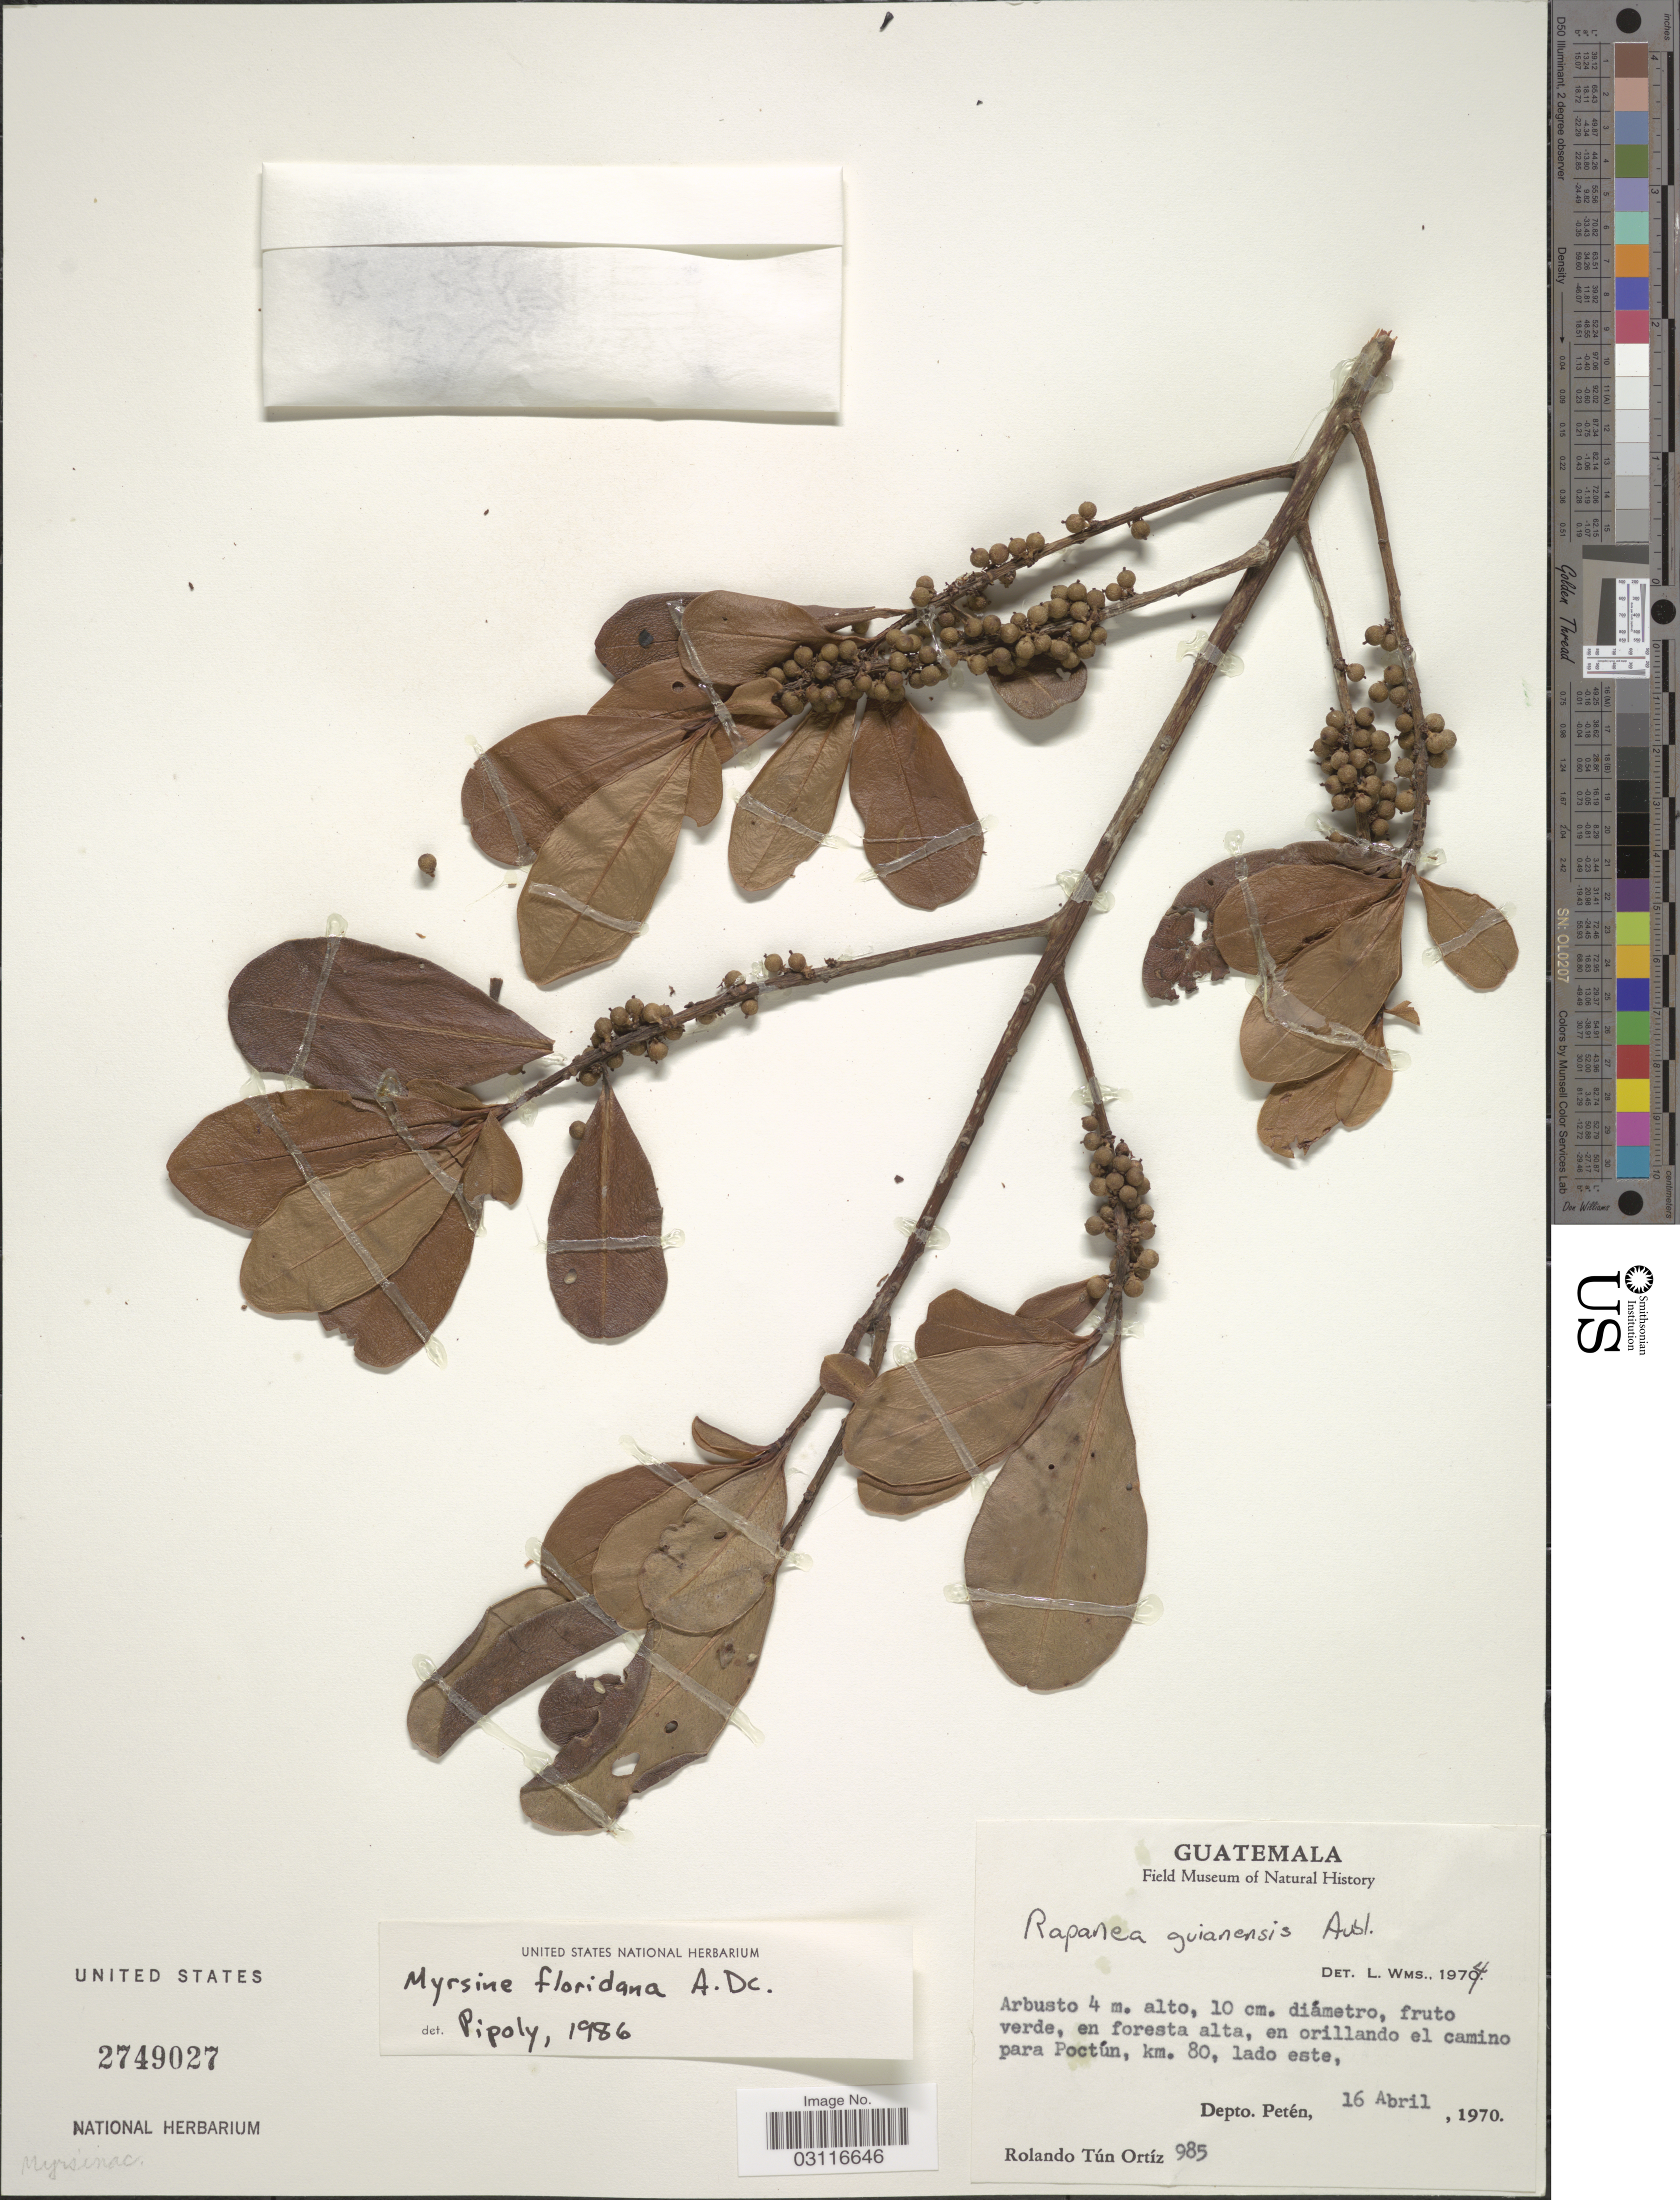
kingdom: Plantae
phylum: Tracheophyta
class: Magnoliopsida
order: Ericales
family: Primulaceae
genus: Myrsine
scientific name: Myrsine floridana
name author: A. DC.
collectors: R. T. Ortíz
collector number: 985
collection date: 1970-04-16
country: Guatemala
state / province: El Petén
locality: En orillando el camino para Poctún, km. 80, lado este, Depto. Petén.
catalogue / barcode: US 2749027